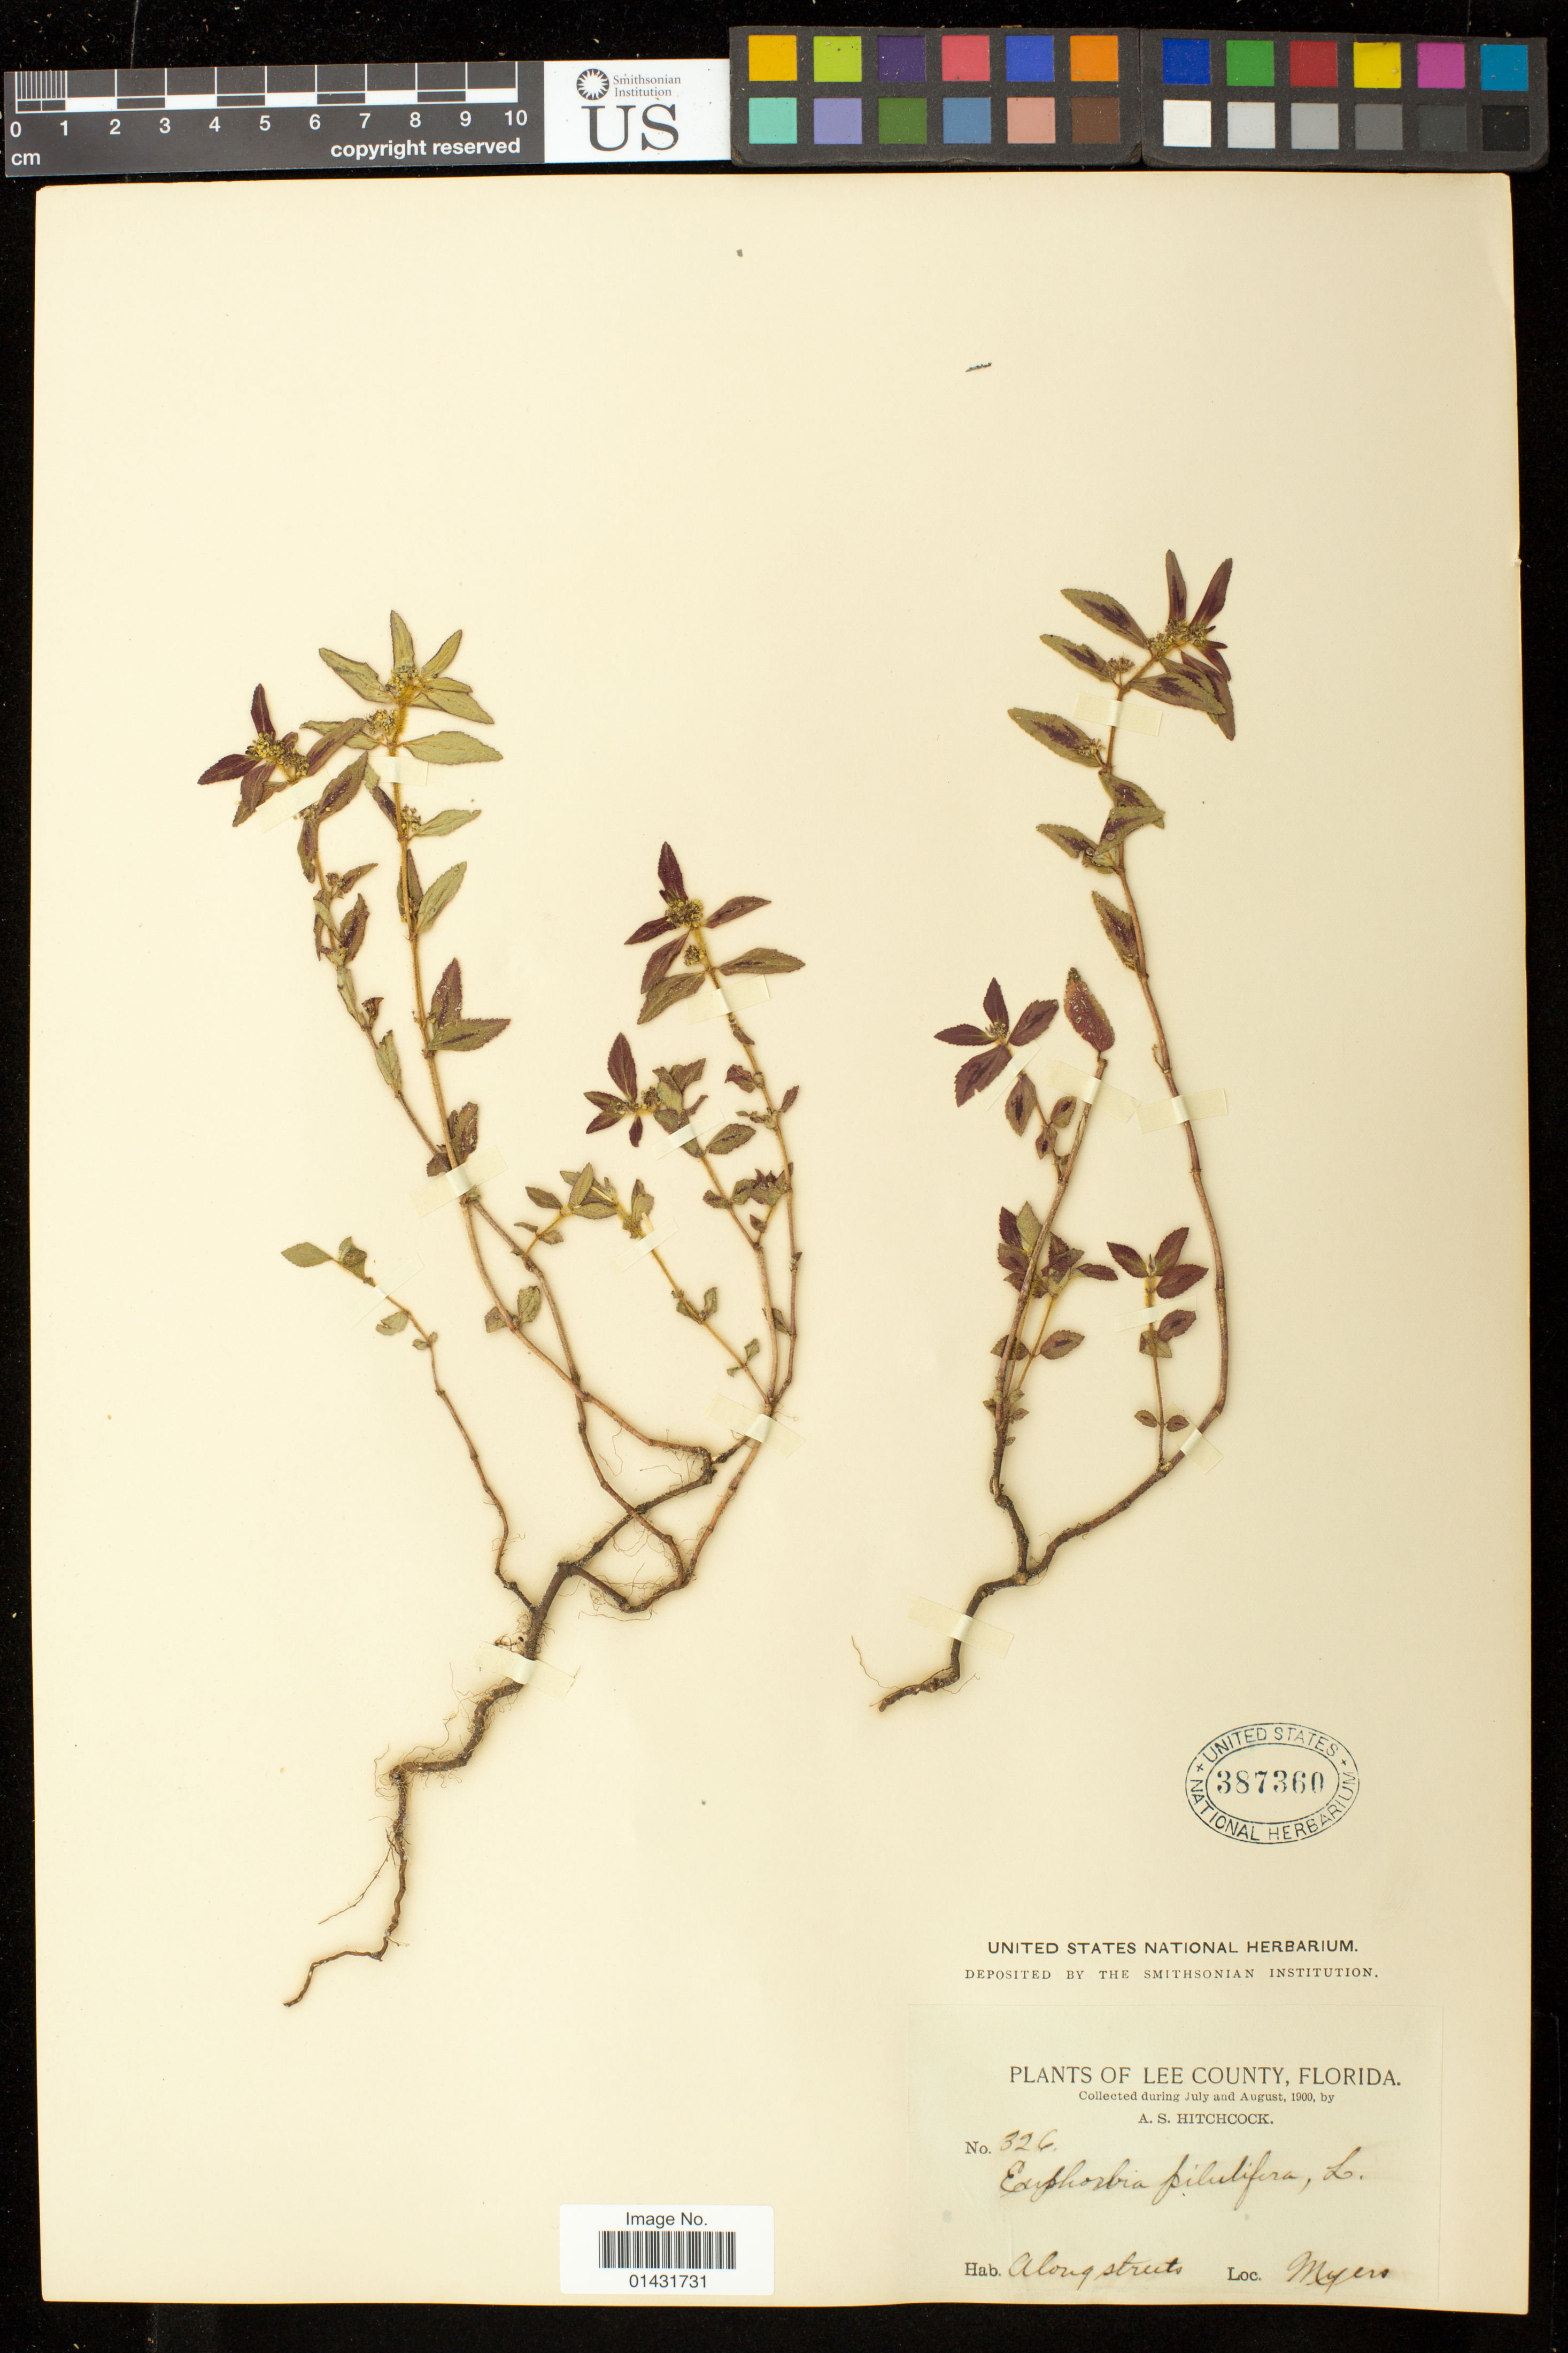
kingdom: Plantae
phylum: Tracheophyta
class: Magnoliopsida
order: Malpighiales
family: Euphorbiaceae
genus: Euphorbia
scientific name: Euphorbia hirta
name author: L.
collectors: A. S. Hitchcock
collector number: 326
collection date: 1900-07/1900-08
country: United States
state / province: Florida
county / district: Lee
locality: Myers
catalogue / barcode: US 387360